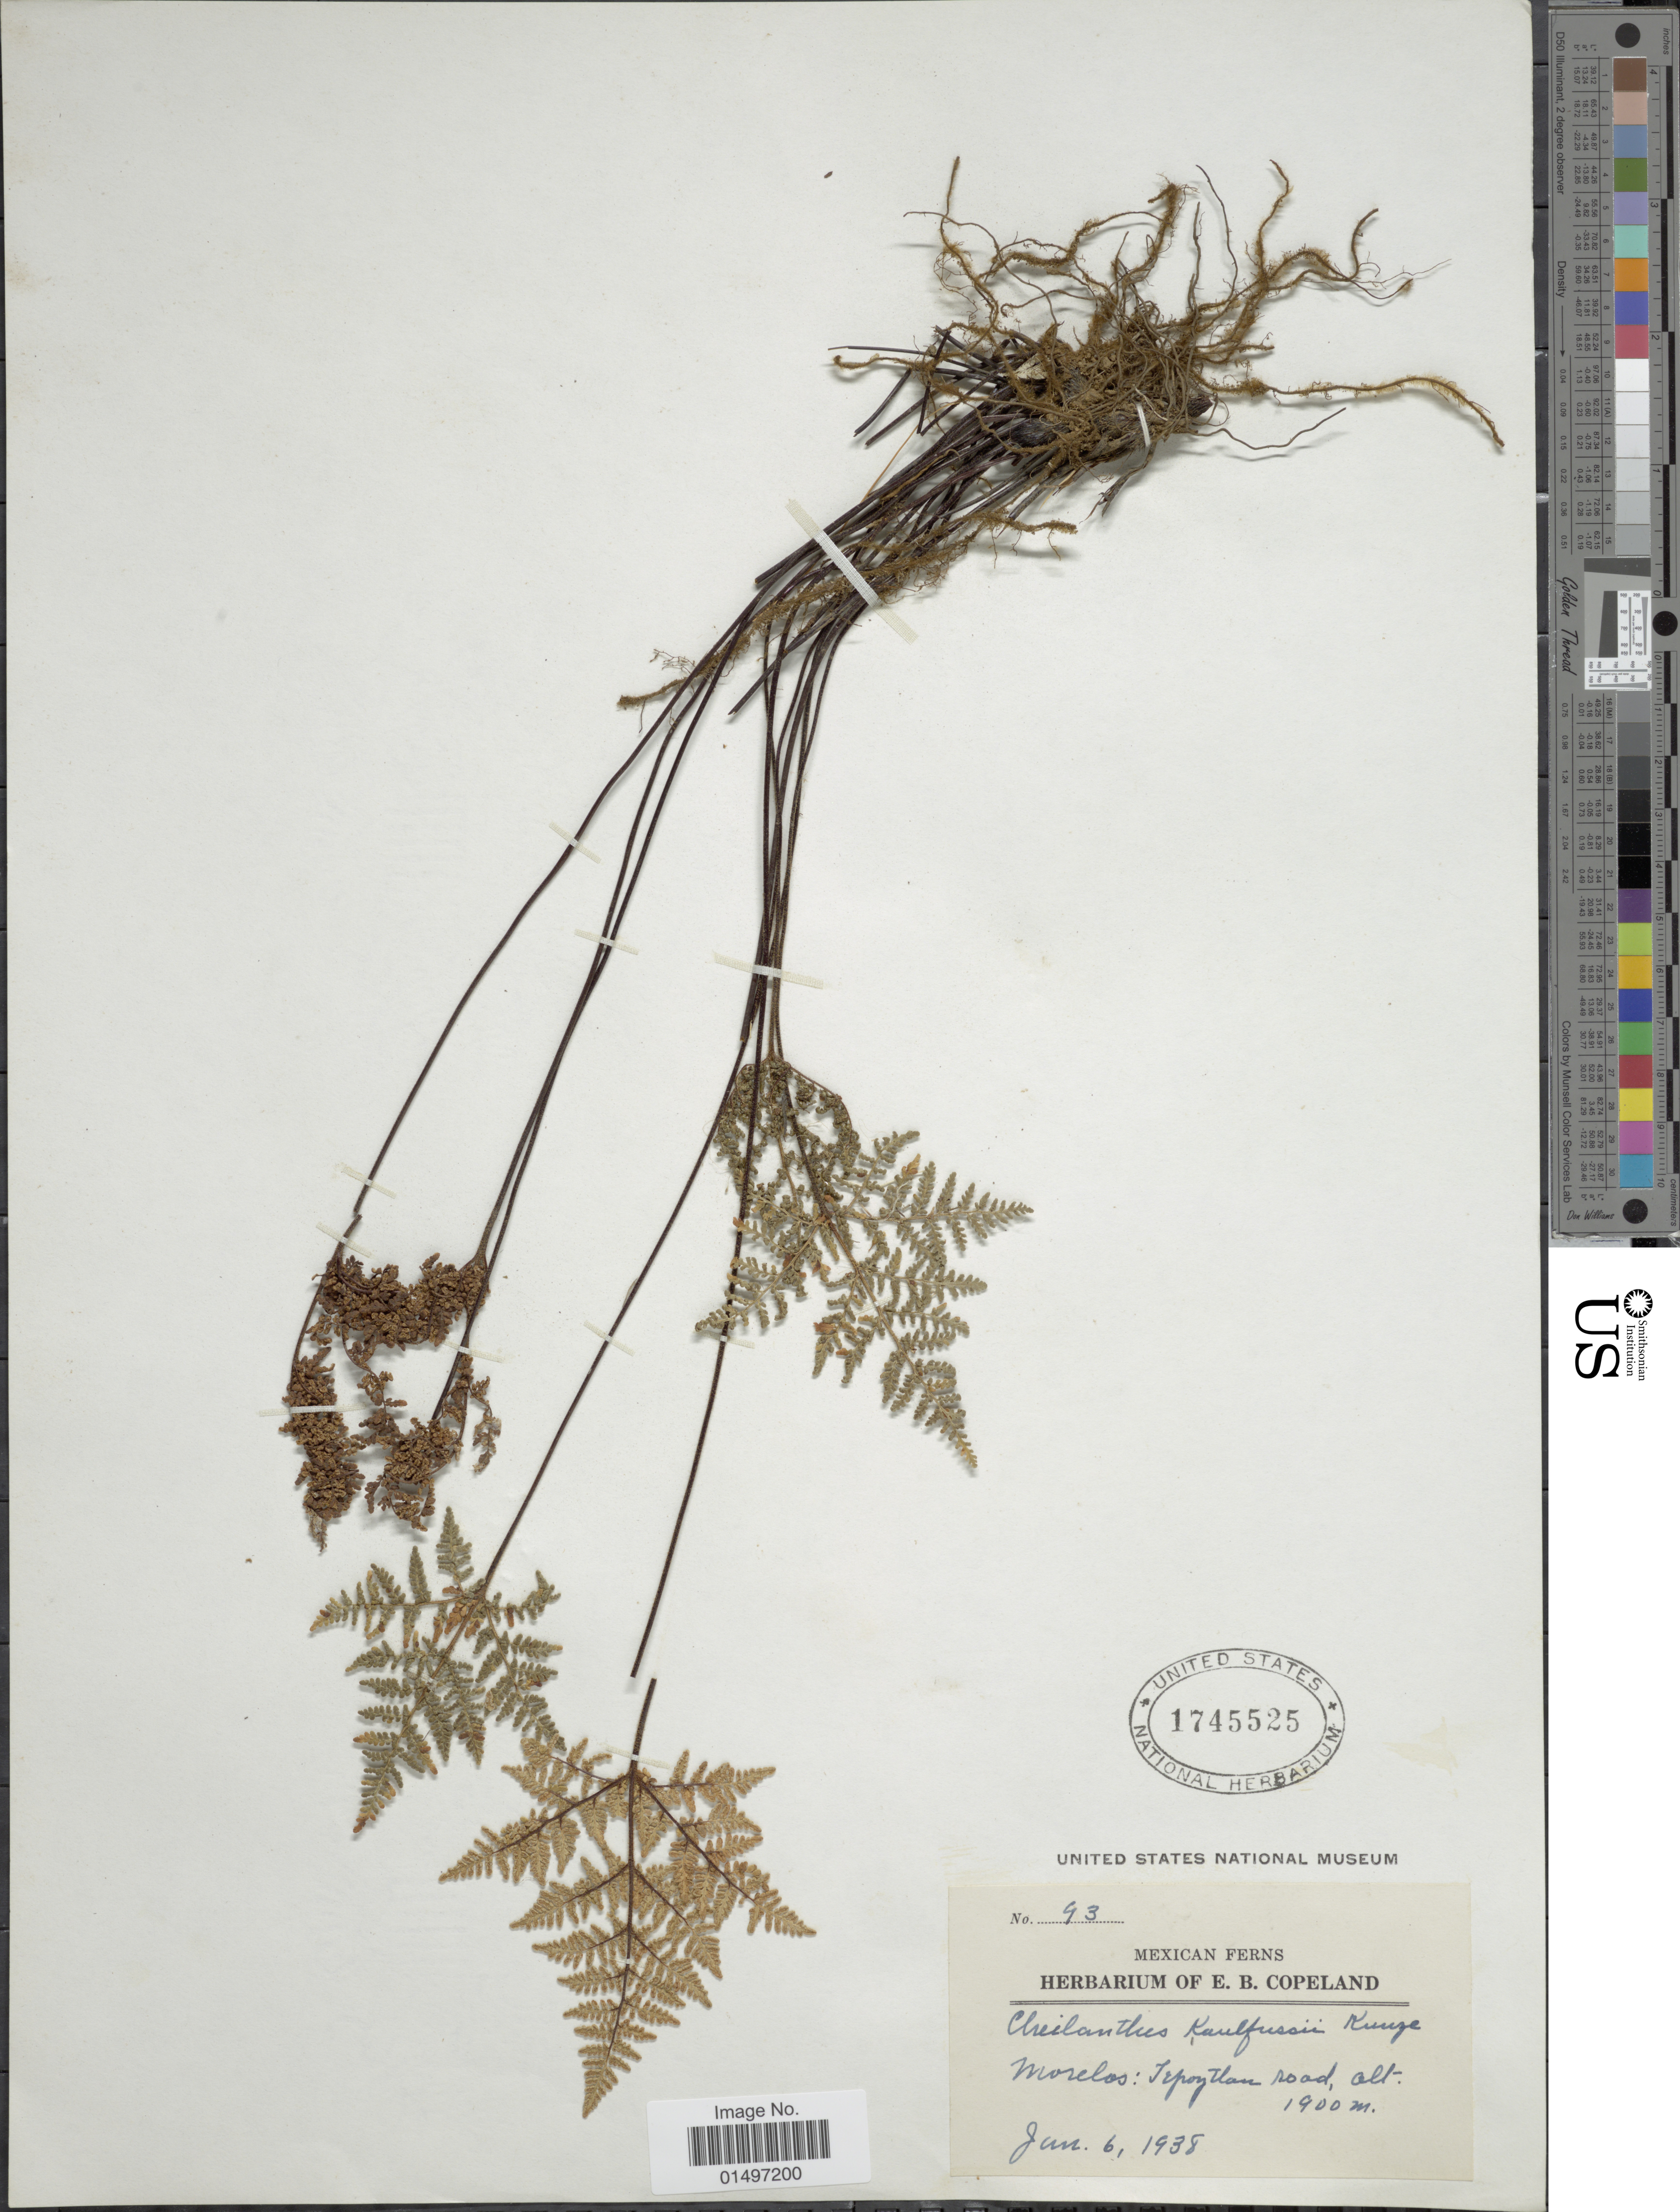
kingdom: Plantae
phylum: Tracheophyta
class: Polypodiopsida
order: Polypodiales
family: Pteridaceae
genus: Gaga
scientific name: Gaga kaulfussii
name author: (Kunze) Fay W. Li & Windham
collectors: ex herb. E. B. Copeland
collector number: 93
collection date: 1938-01-06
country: Mexico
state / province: Morelos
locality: Mexican, Tepoztlan road.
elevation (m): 1900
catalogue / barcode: US 1745525